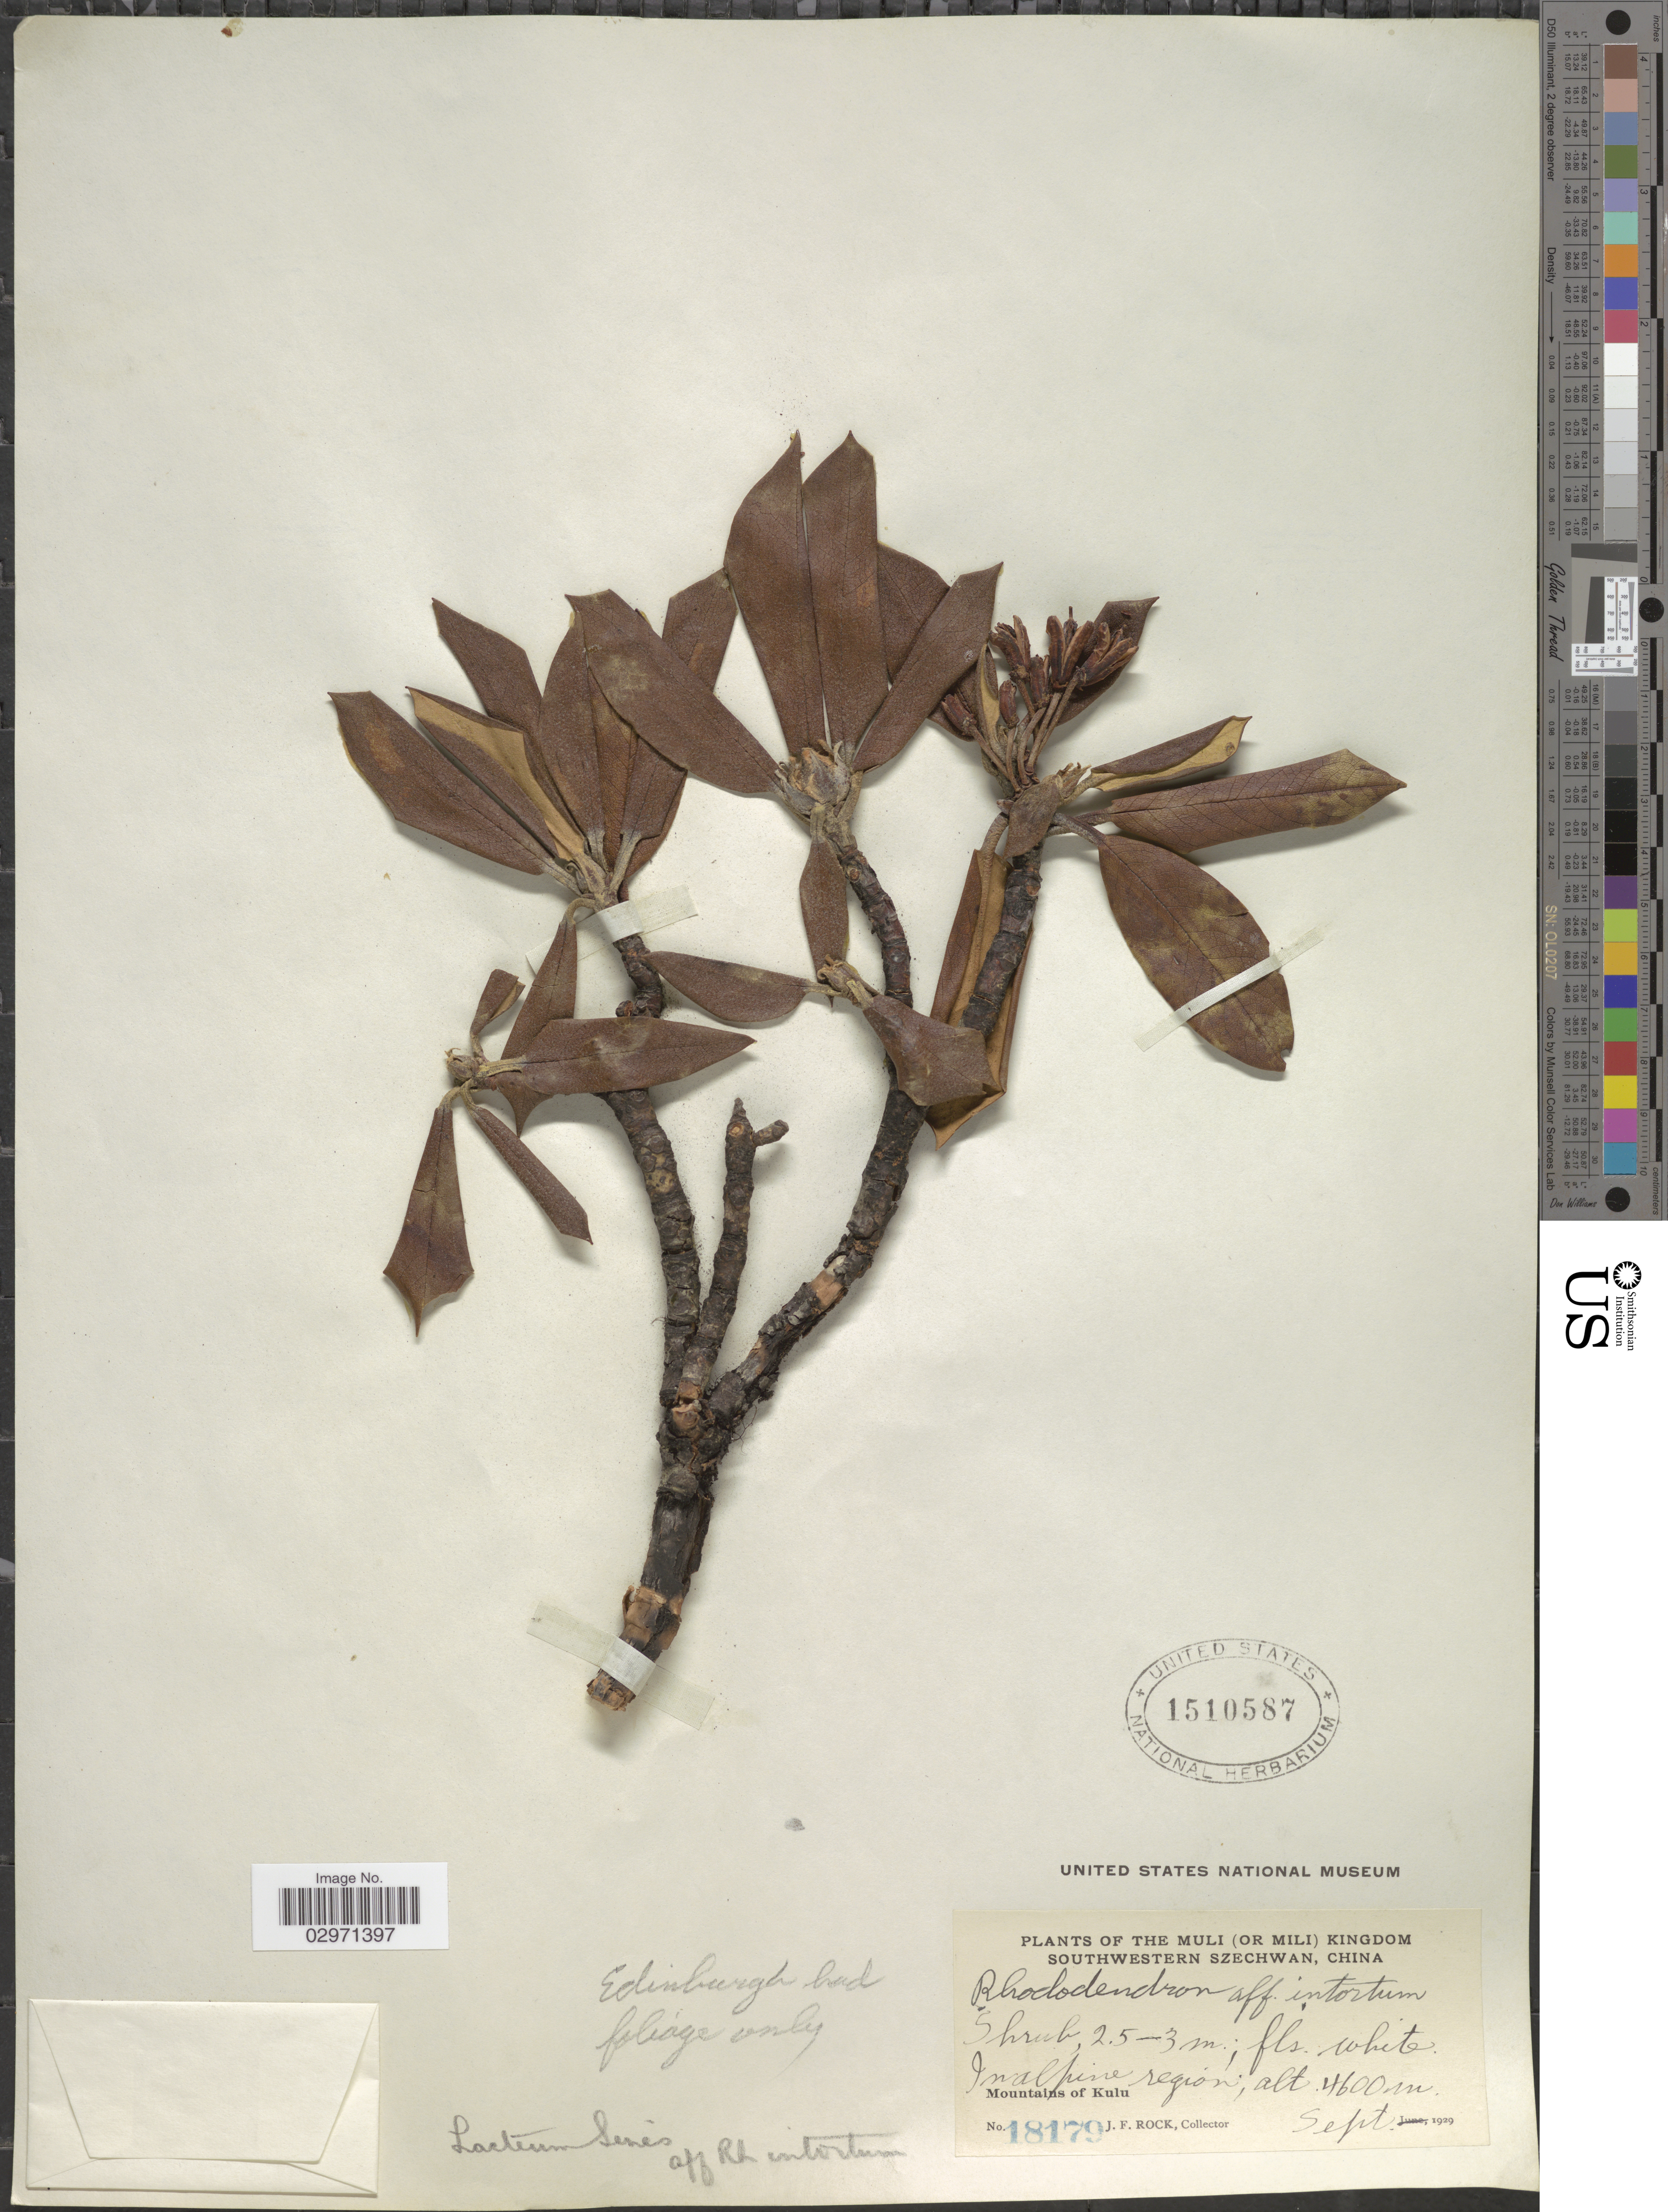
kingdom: Plantae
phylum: Tracheophyta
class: Magnoliopsida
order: Ericales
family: Ericaceae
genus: Rhododendron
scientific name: Rhododendron intortum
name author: Balf. f. & Forrest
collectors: J. Rock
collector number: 18179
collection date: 1929-09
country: China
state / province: Sichuan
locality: Muli (Or Mili) Kingdom Southwestern Szechwan. In alpine region. Mountains of Kulu.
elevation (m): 4600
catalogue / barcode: US 1510587